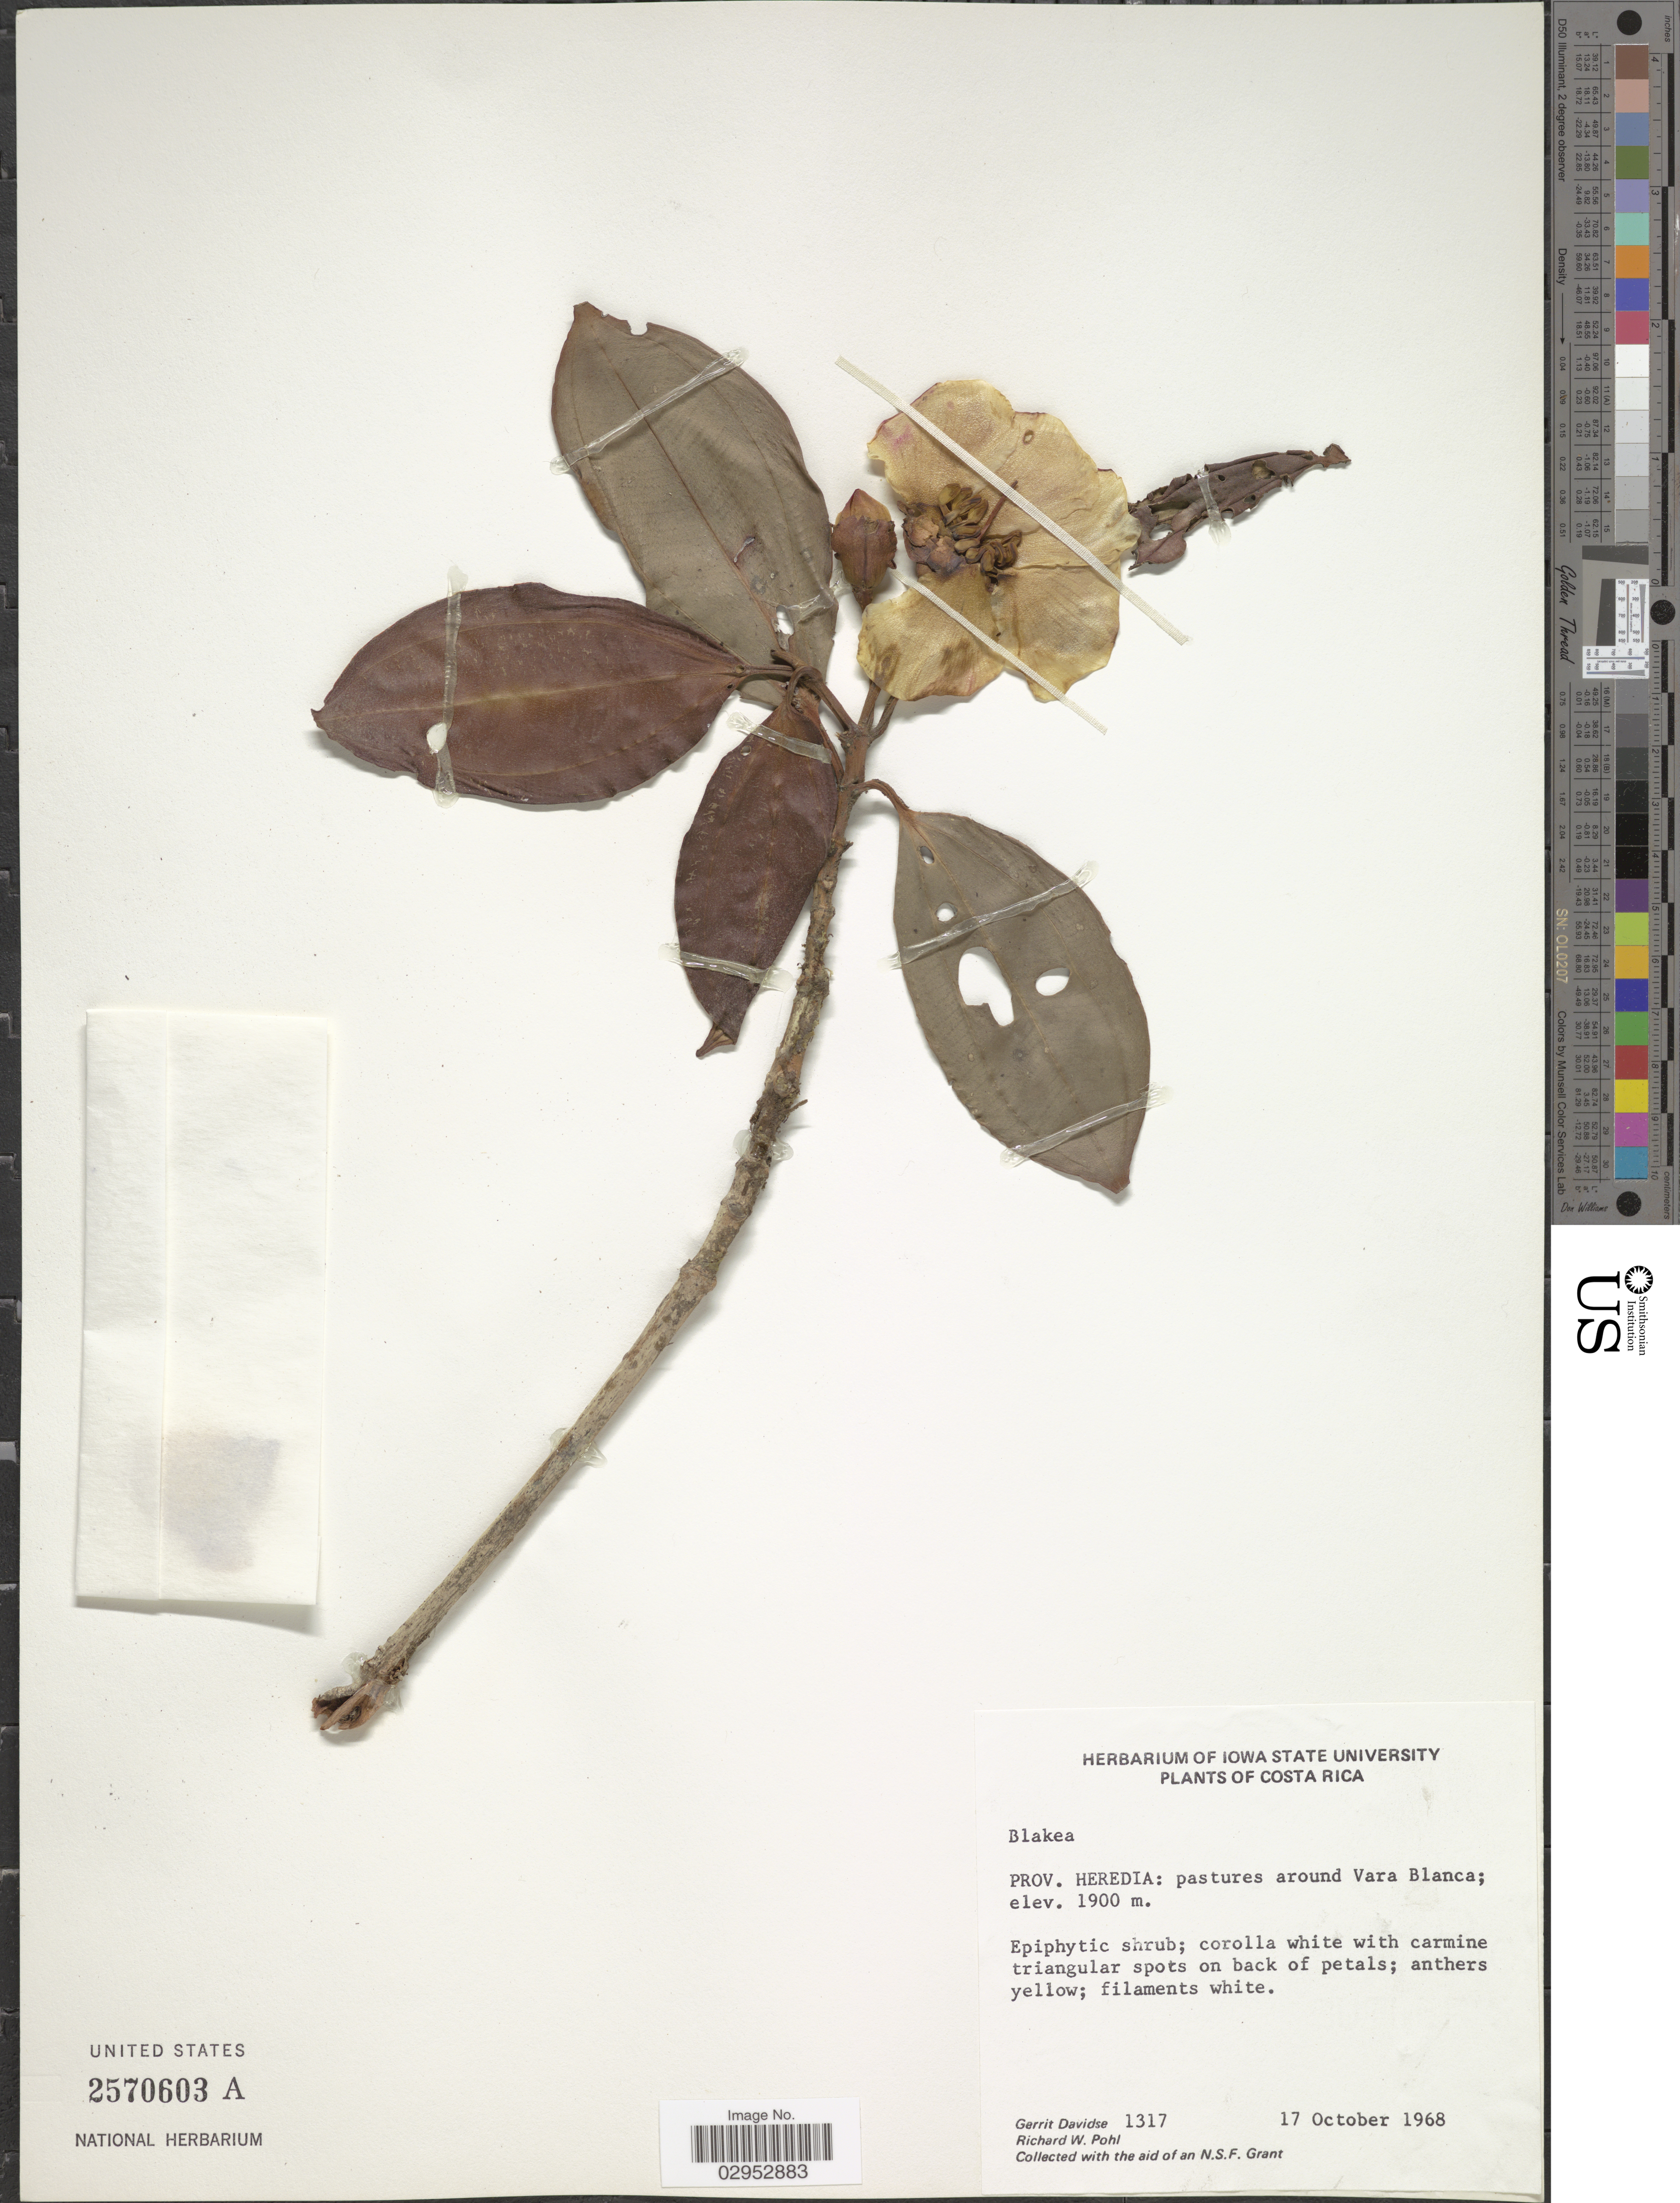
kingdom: Plantae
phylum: Tracheophyta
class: Magnoliopsida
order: Myrtales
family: Melastomataceae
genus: Blakea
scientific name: Blakea sp.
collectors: G. Davidse & R. W. Pohl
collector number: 1317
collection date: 1968-10-17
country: Costa Rica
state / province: Heredia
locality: Pastures around Vara Blanca.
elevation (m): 1900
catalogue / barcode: US 2570603A